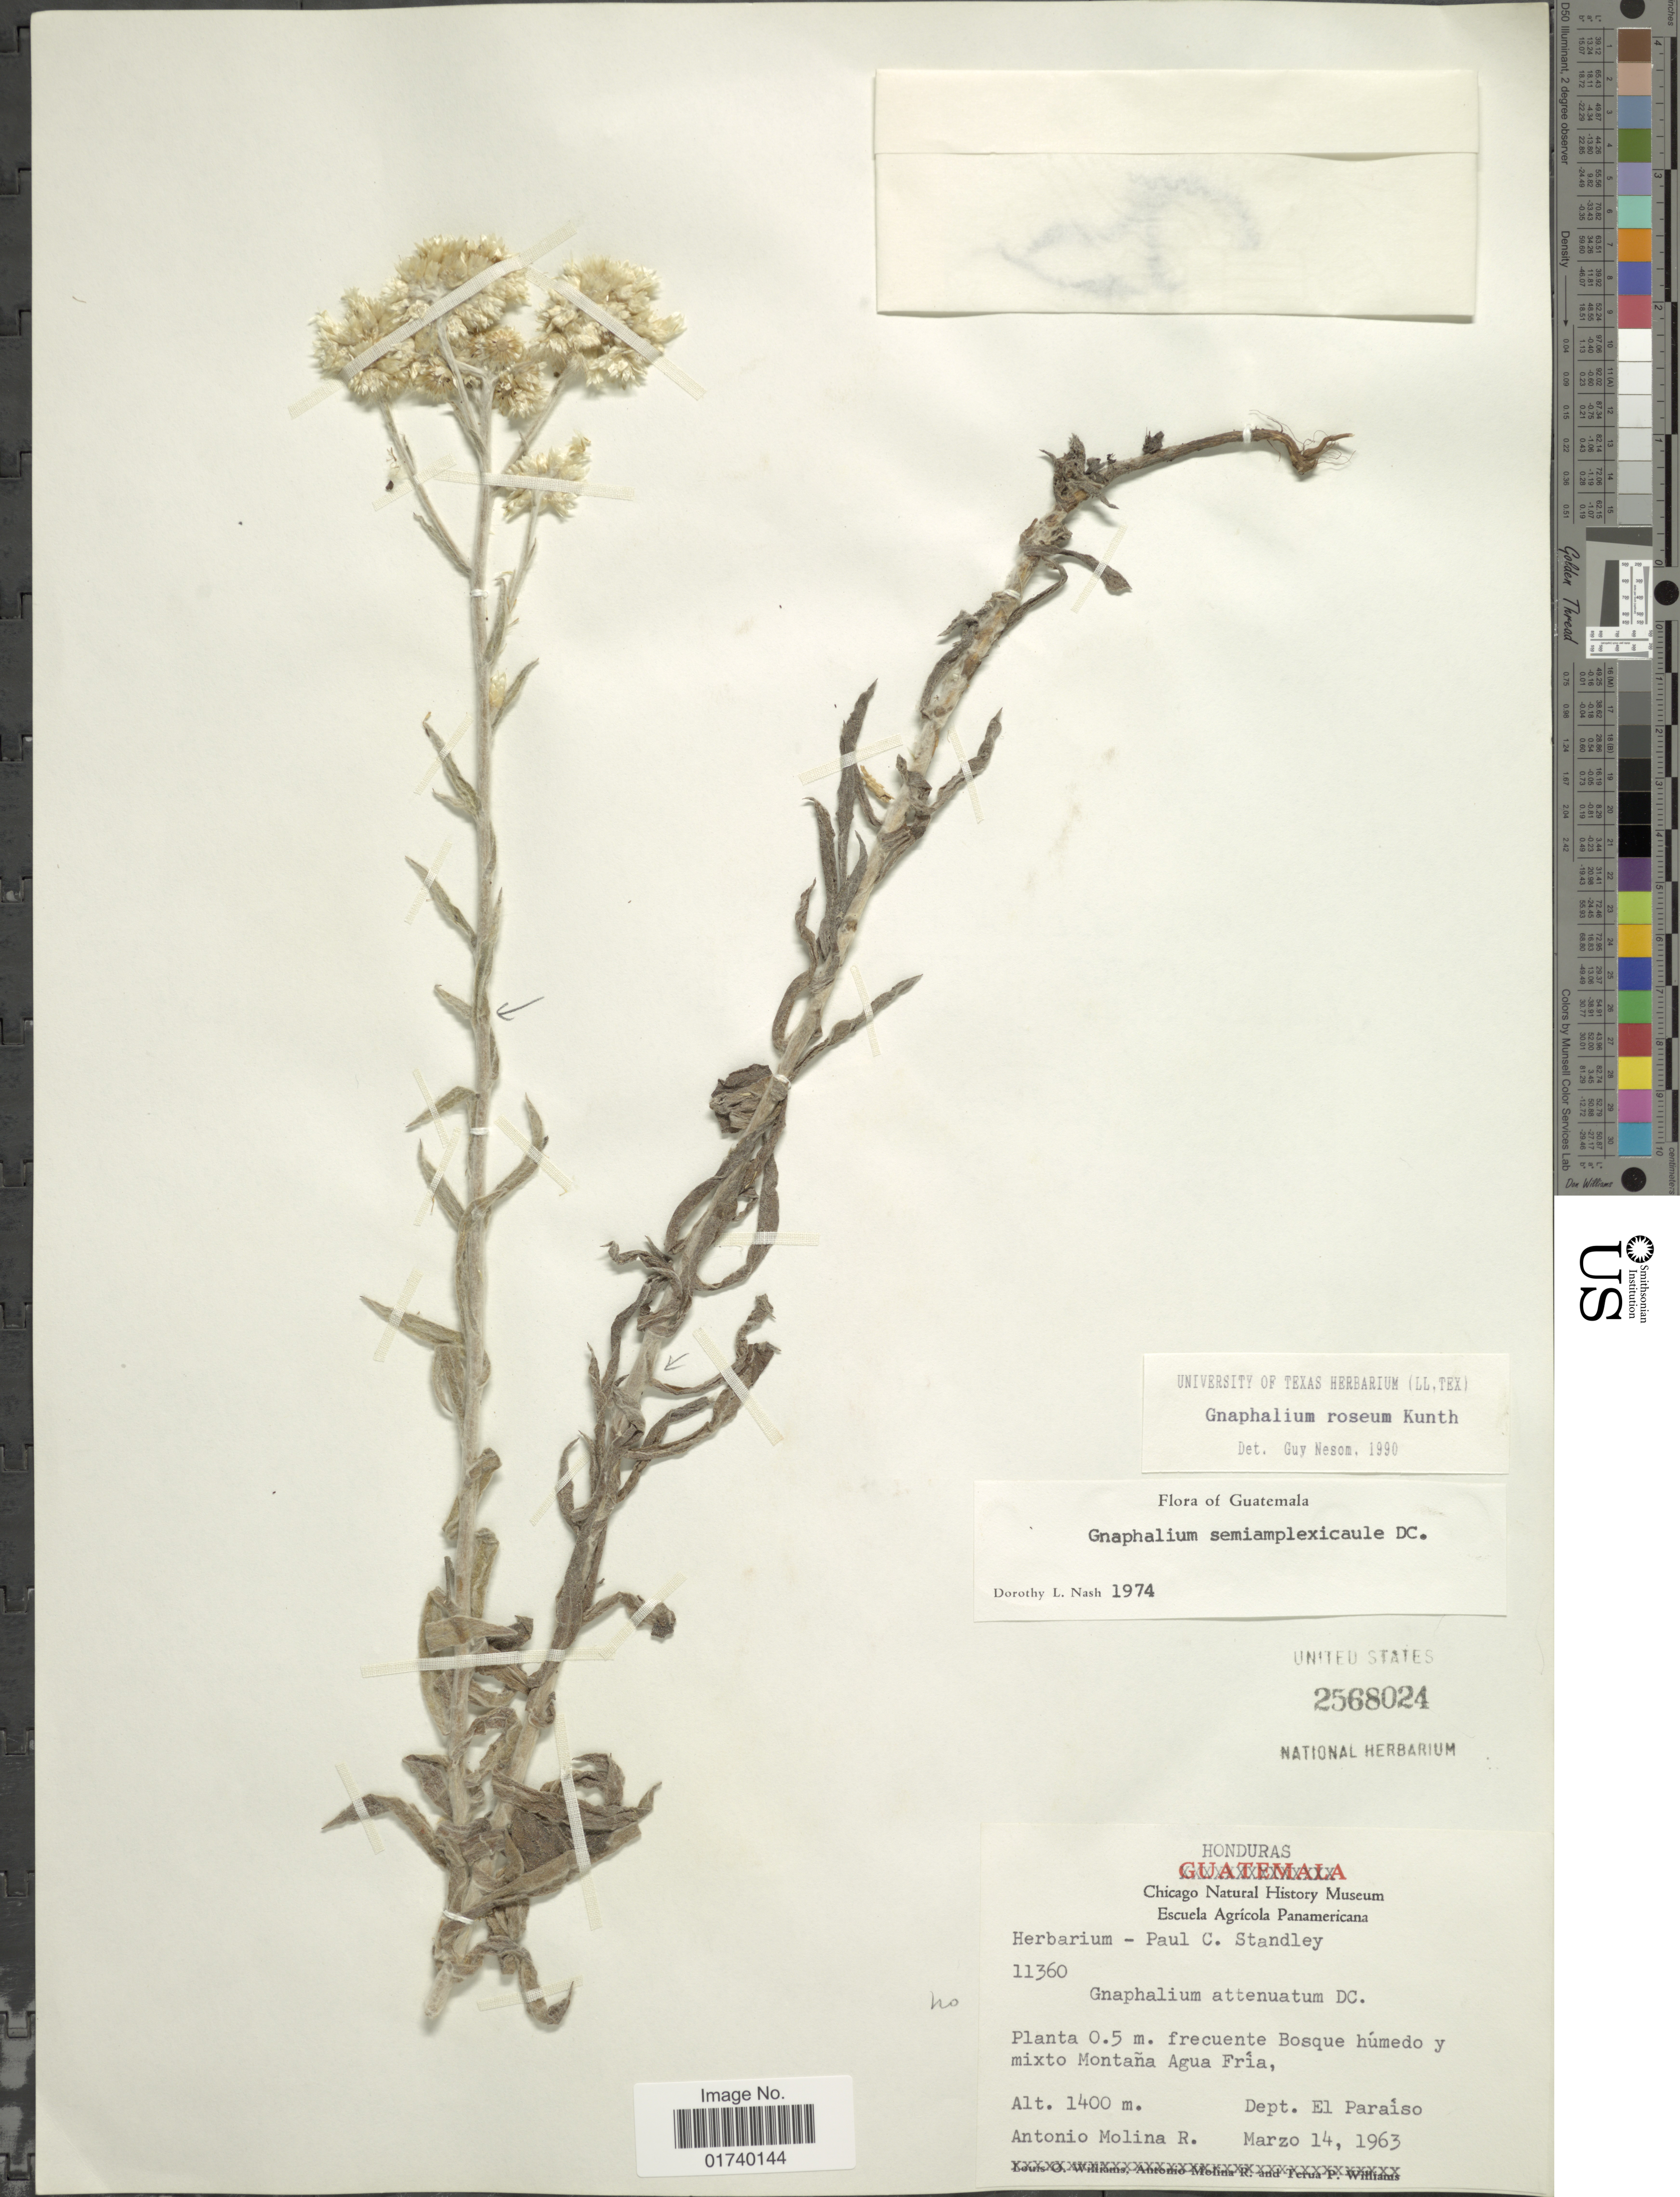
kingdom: Plantae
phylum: Tracheophyta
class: Magnoliopsida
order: Asterales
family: Asteraceae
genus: Pseudognaphalium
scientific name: Pseudognaphalium roseum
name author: (Kunth) Anderb.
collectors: A. Molina R.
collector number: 11360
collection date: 1963-03-14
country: Honduras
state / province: El Paraíso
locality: Dept . El Paraiso.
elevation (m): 1400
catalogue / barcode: US 2568024